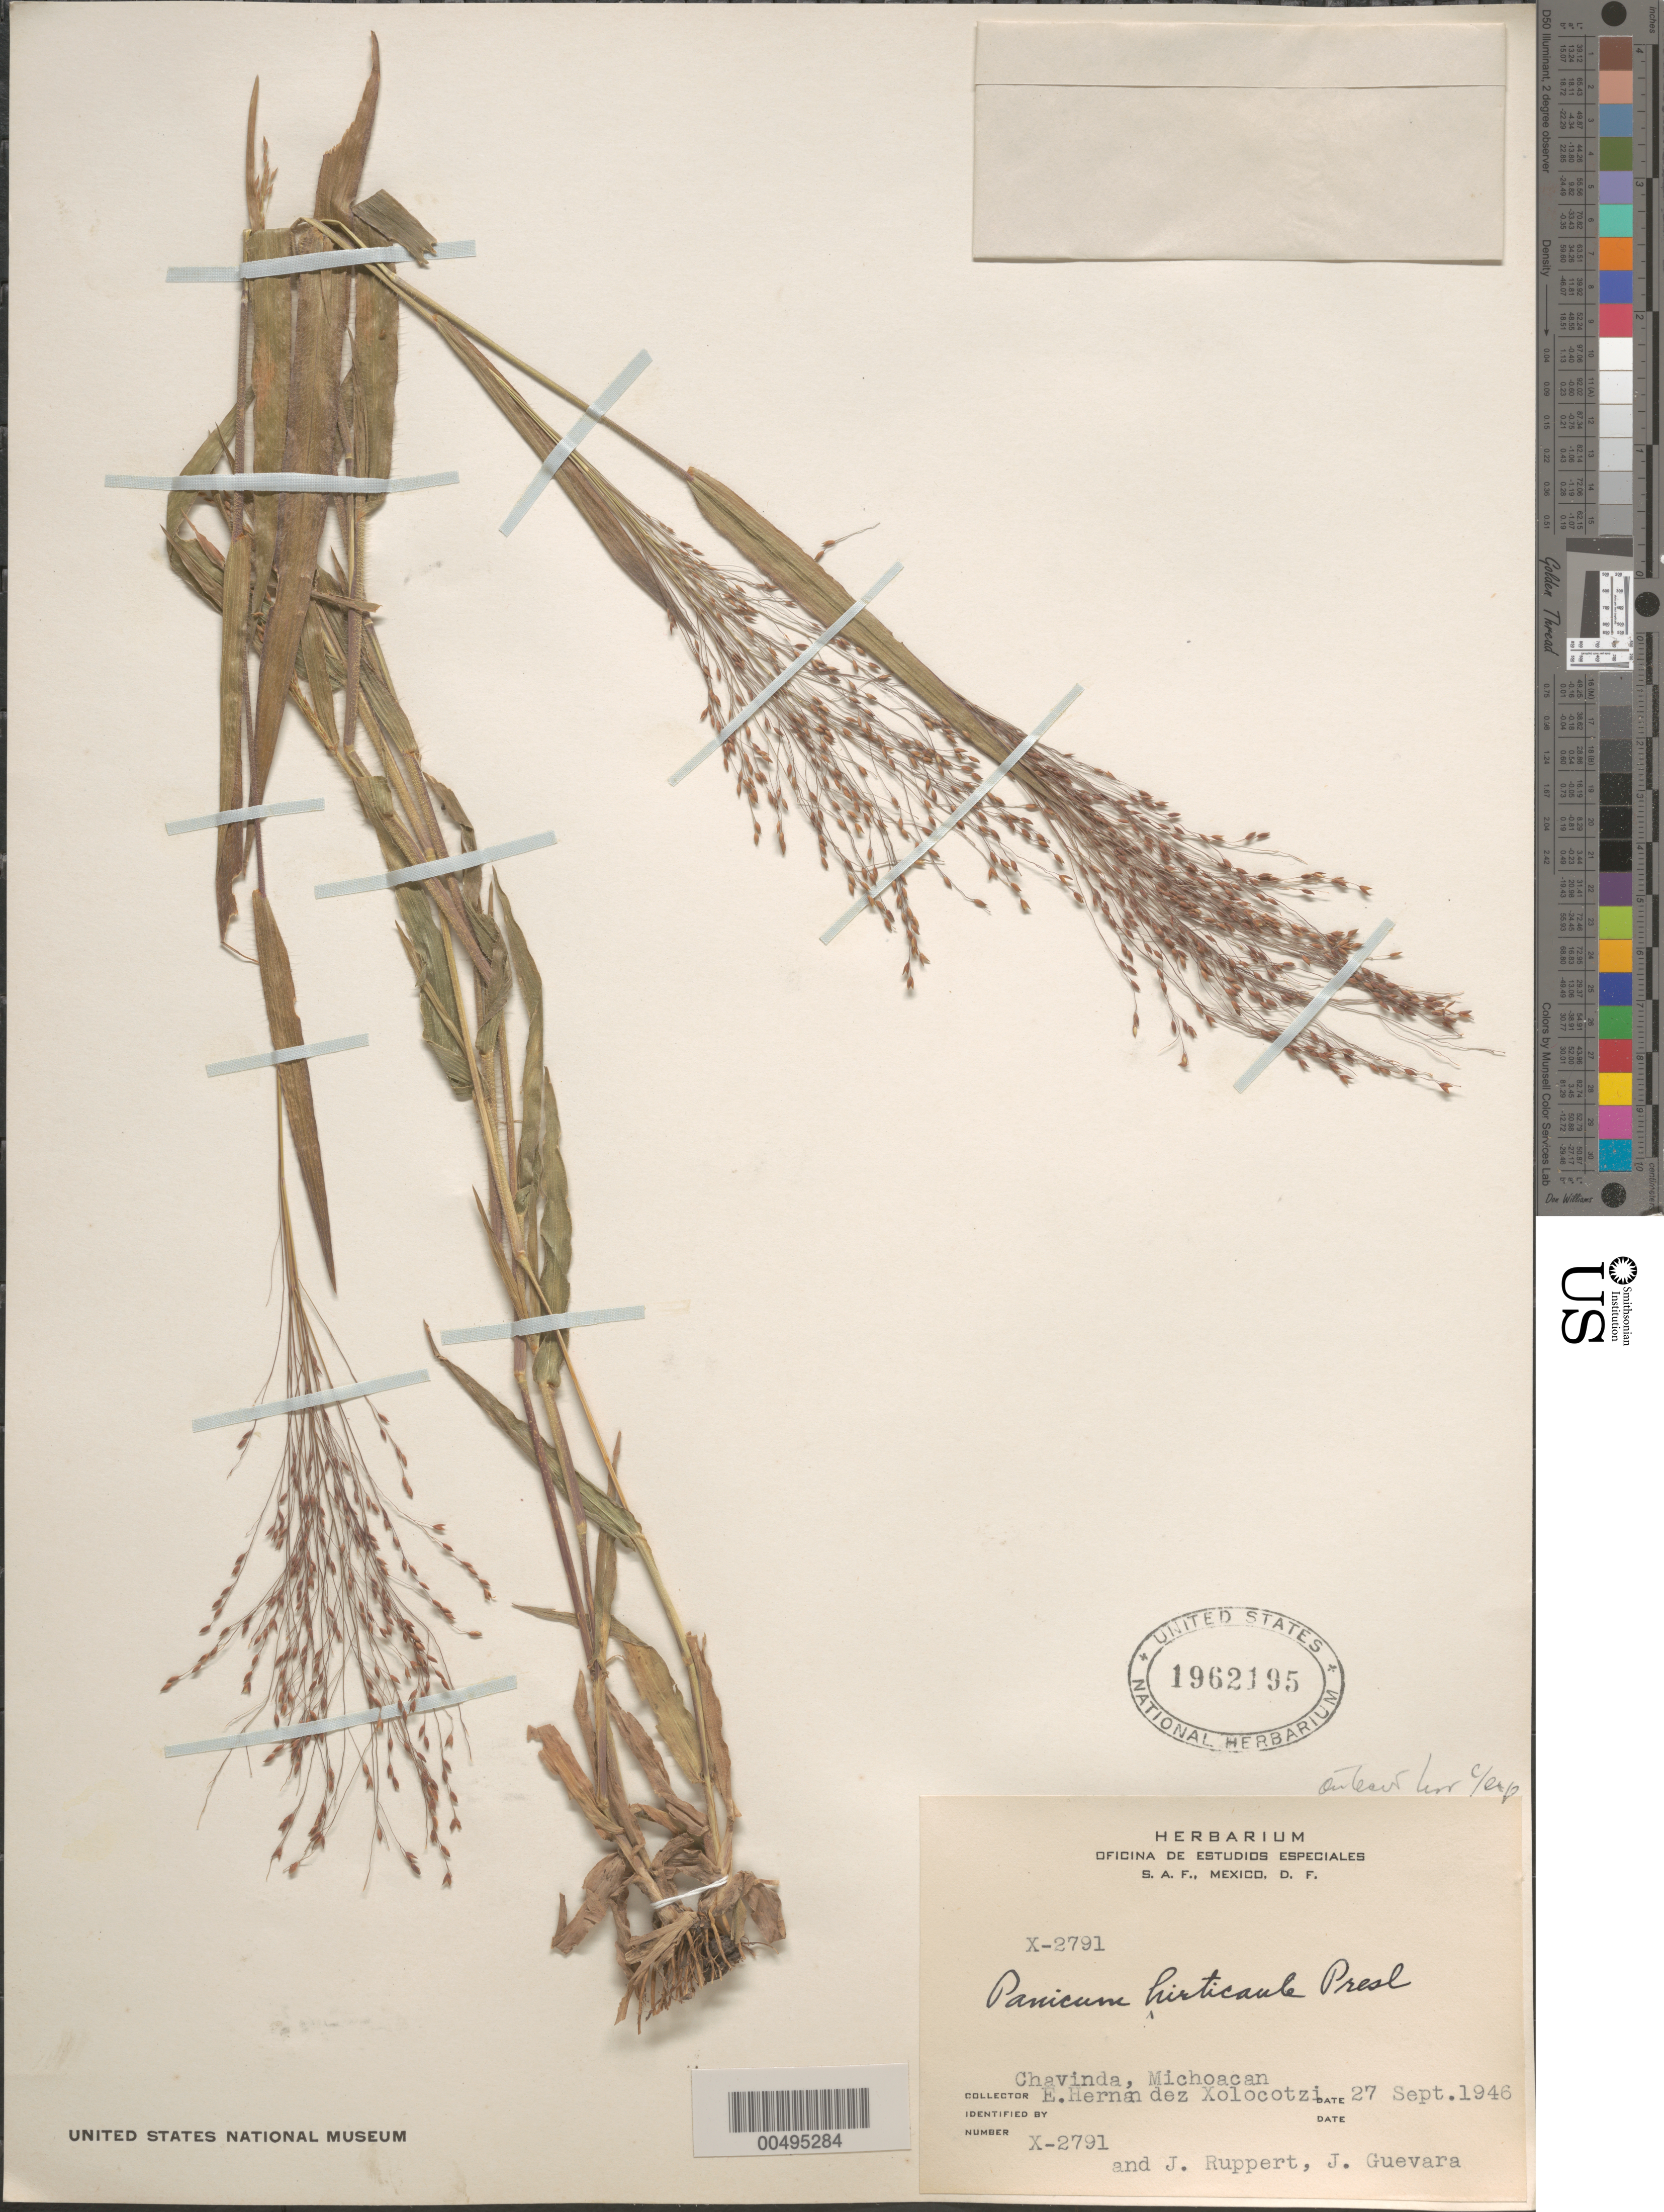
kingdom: Plantae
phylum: Tracheophyta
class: Liliopsida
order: Poales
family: Poaceae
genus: Panicum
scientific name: Panicum hirticaule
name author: J. Presl in C. Presl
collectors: E. I. Hernández-X., J. Ruppert & J. Guevara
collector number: X-2791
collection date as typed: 27 Sep 1946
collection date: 1946-09-27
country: Mexico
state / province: Michoacán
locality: Chavinda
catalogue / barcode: US 1962195